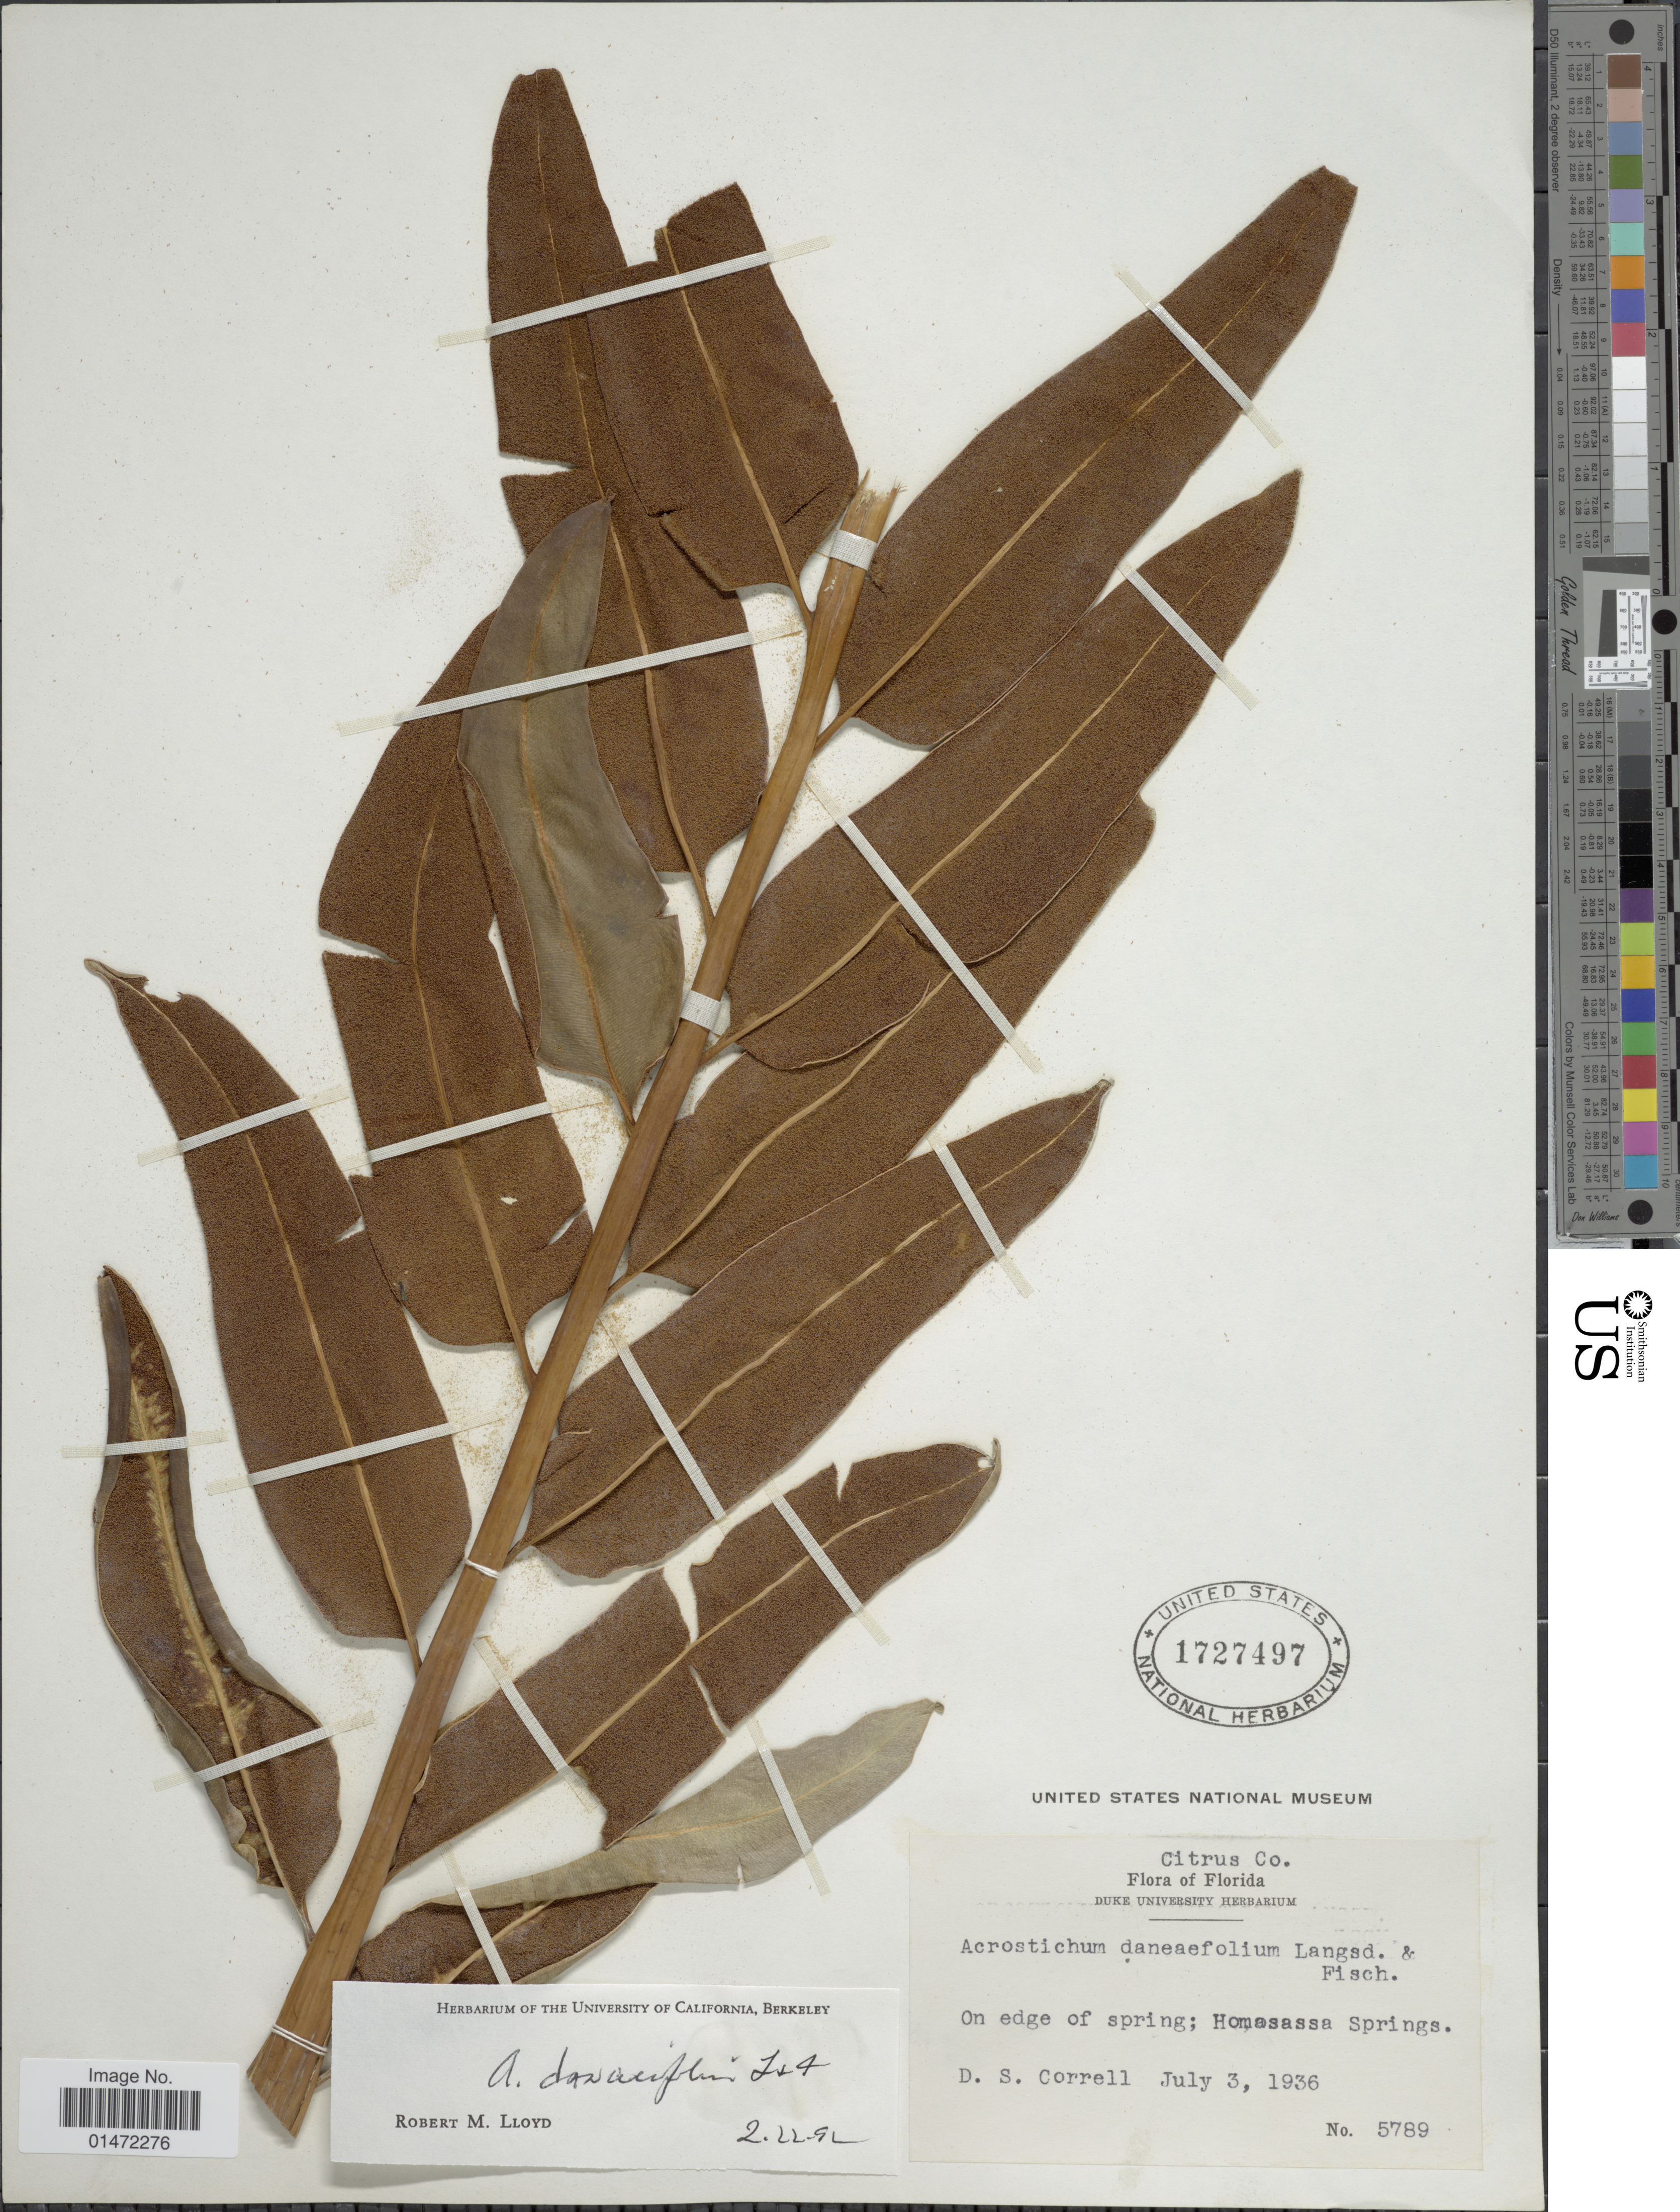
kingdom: Plantae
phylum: Tracheophyta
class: Polypodiopsida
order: Polypodiales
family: Pteridaceae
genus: Acrostichum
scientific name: Acrostichum danaeifolium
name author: Langsd. & Fisch.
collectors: D. S. Correll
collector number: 5789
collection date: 1936-07-03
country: United States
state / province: Florida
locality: Citrus Co. On edge of spring; Homosassa Springs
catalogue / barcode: US 1727497